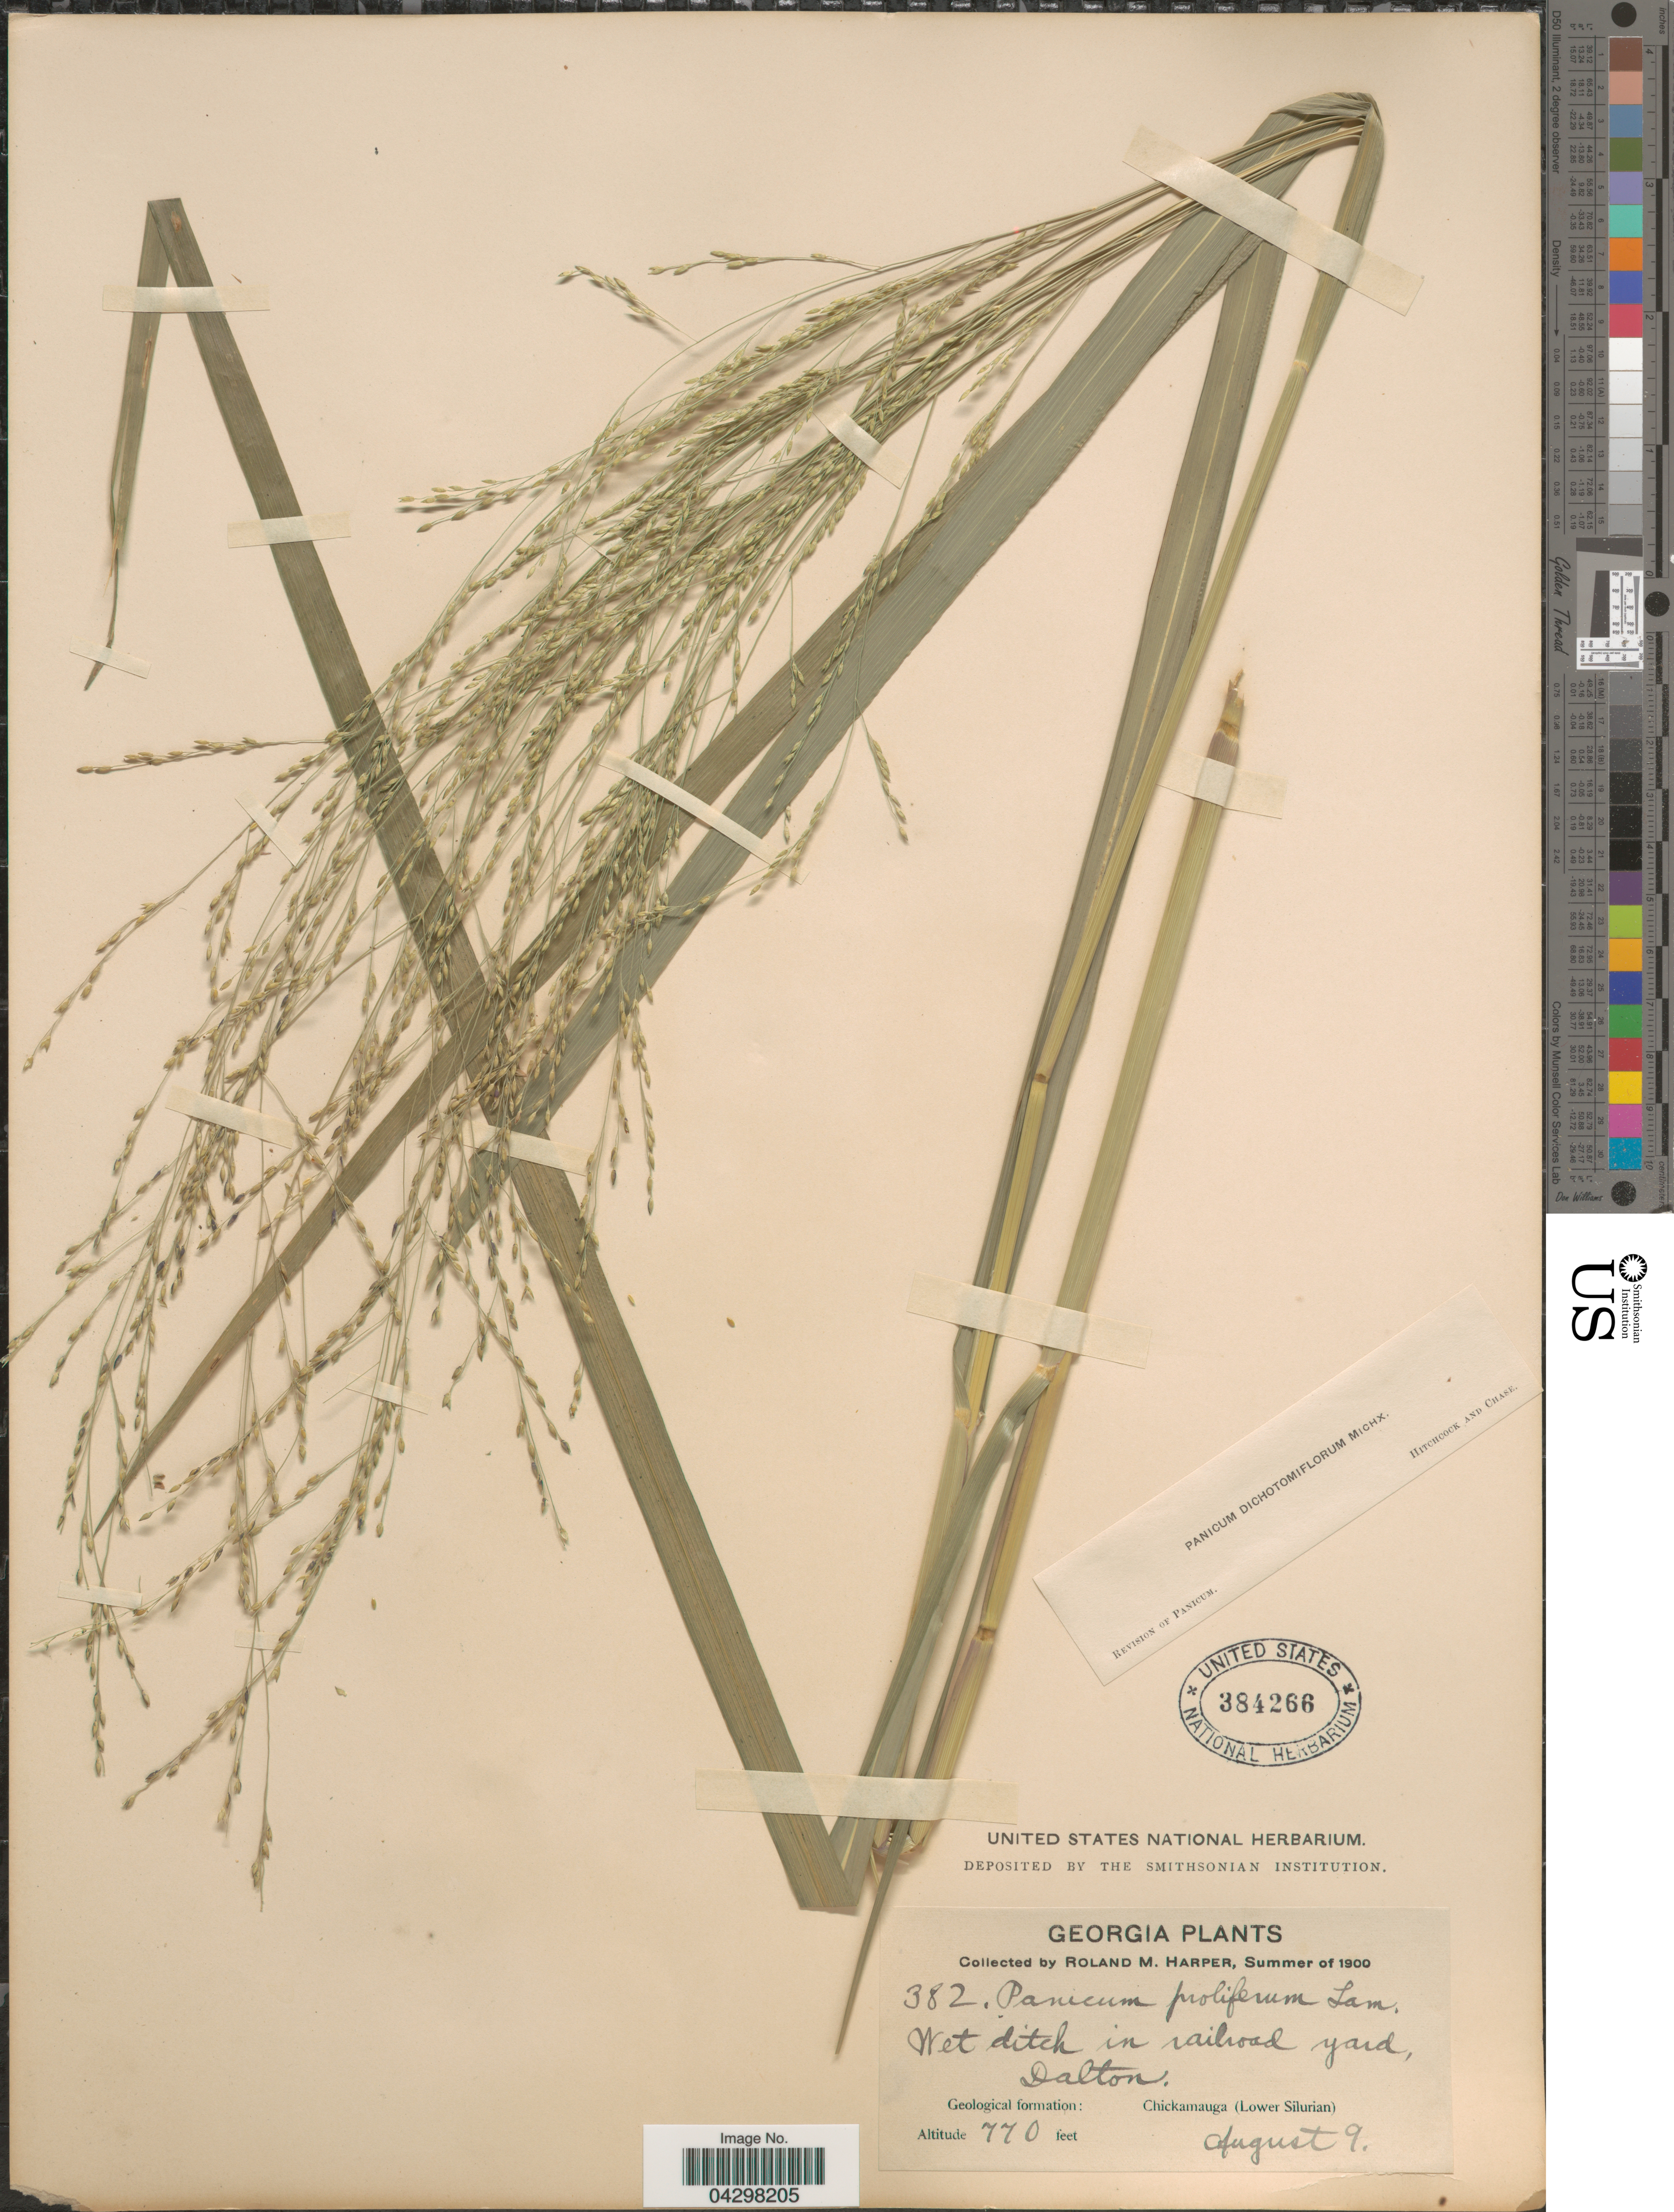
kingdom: Plantae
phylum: Tracheophyta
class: Liliopsida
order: Poales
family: Poaceae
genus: Panicum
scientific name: Panicum dichotomiflorum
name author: Michx.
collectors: R. M. Harper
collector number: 382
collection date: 1900-08-09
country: United States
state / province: Georgia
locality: Wet ditch in railroad yard, Dalton. Geological formation: Chickamauga (Lower Silurian).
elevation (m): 235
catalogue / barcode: US 384266